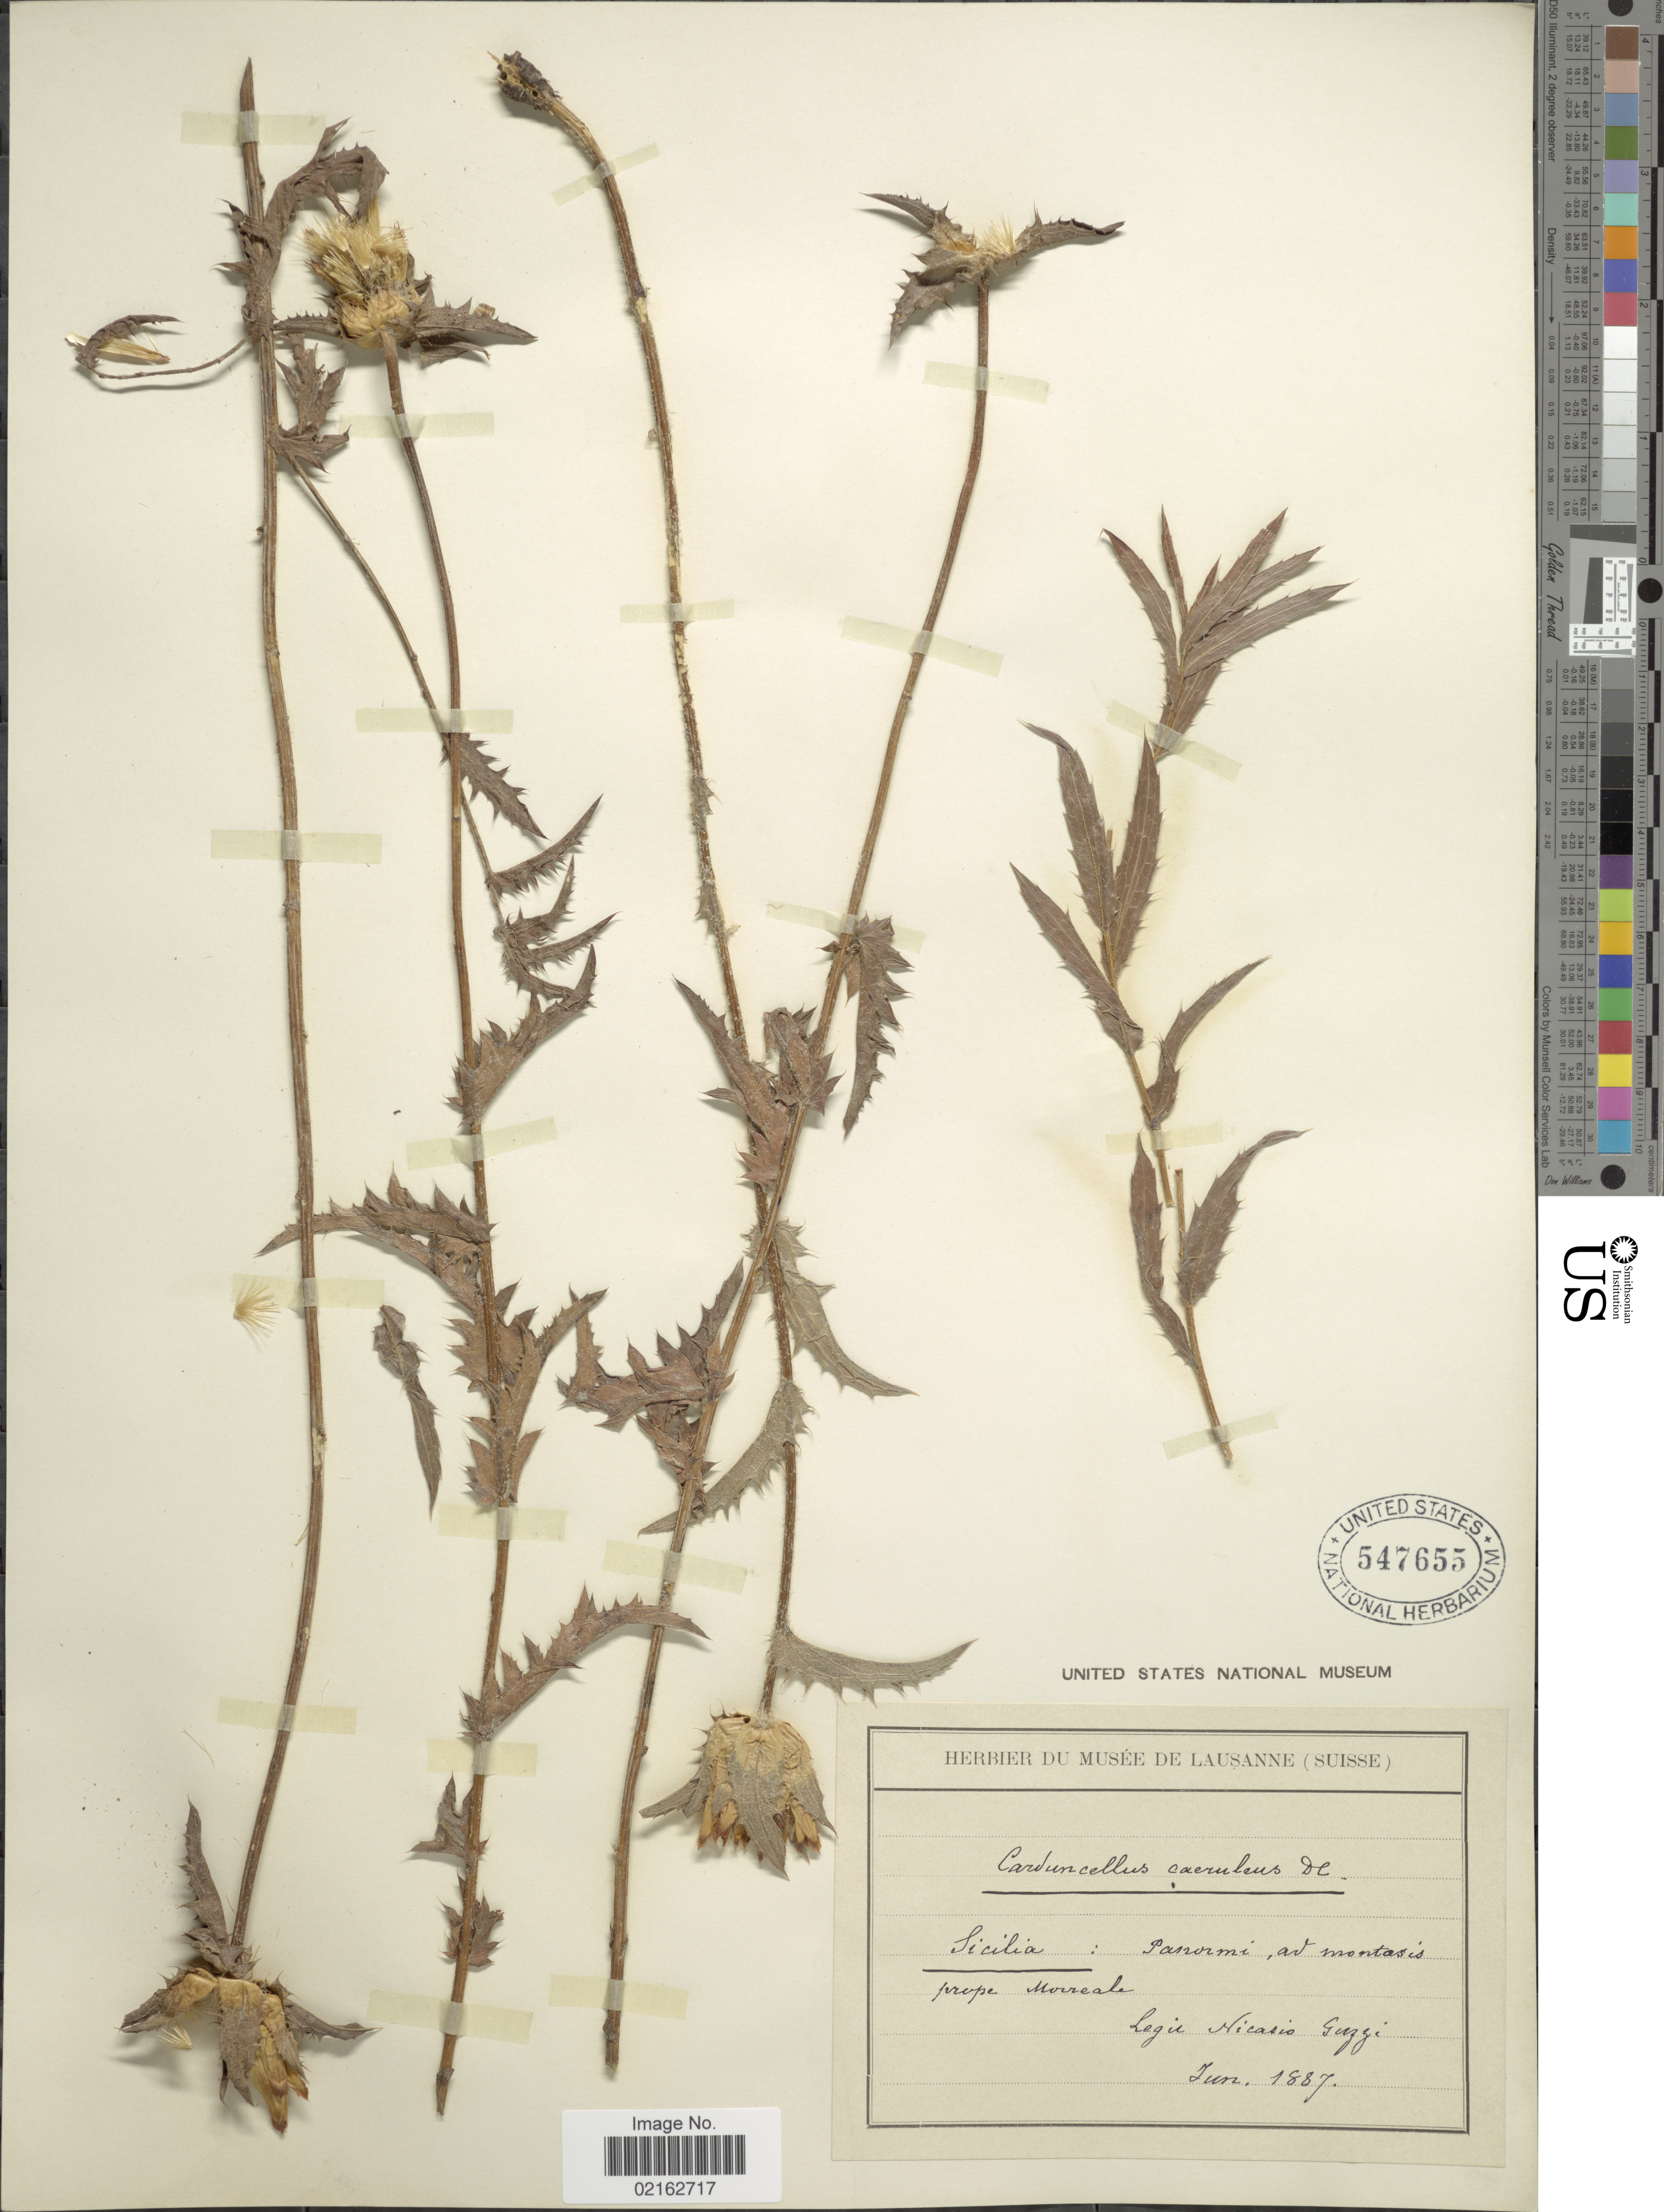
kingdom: Plantae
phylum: Tracheophyta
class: Magnoliopsida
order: Asterales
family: Asteraceae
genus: Carduncellus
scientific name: Carduncellus caeruleus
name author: (L.) DC.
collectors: N. Guzzi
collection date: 1887-06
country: Italy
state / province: Siciliana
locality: Sicilia, Panormi, prope Morreale [interpreted]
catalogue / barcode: US 547655